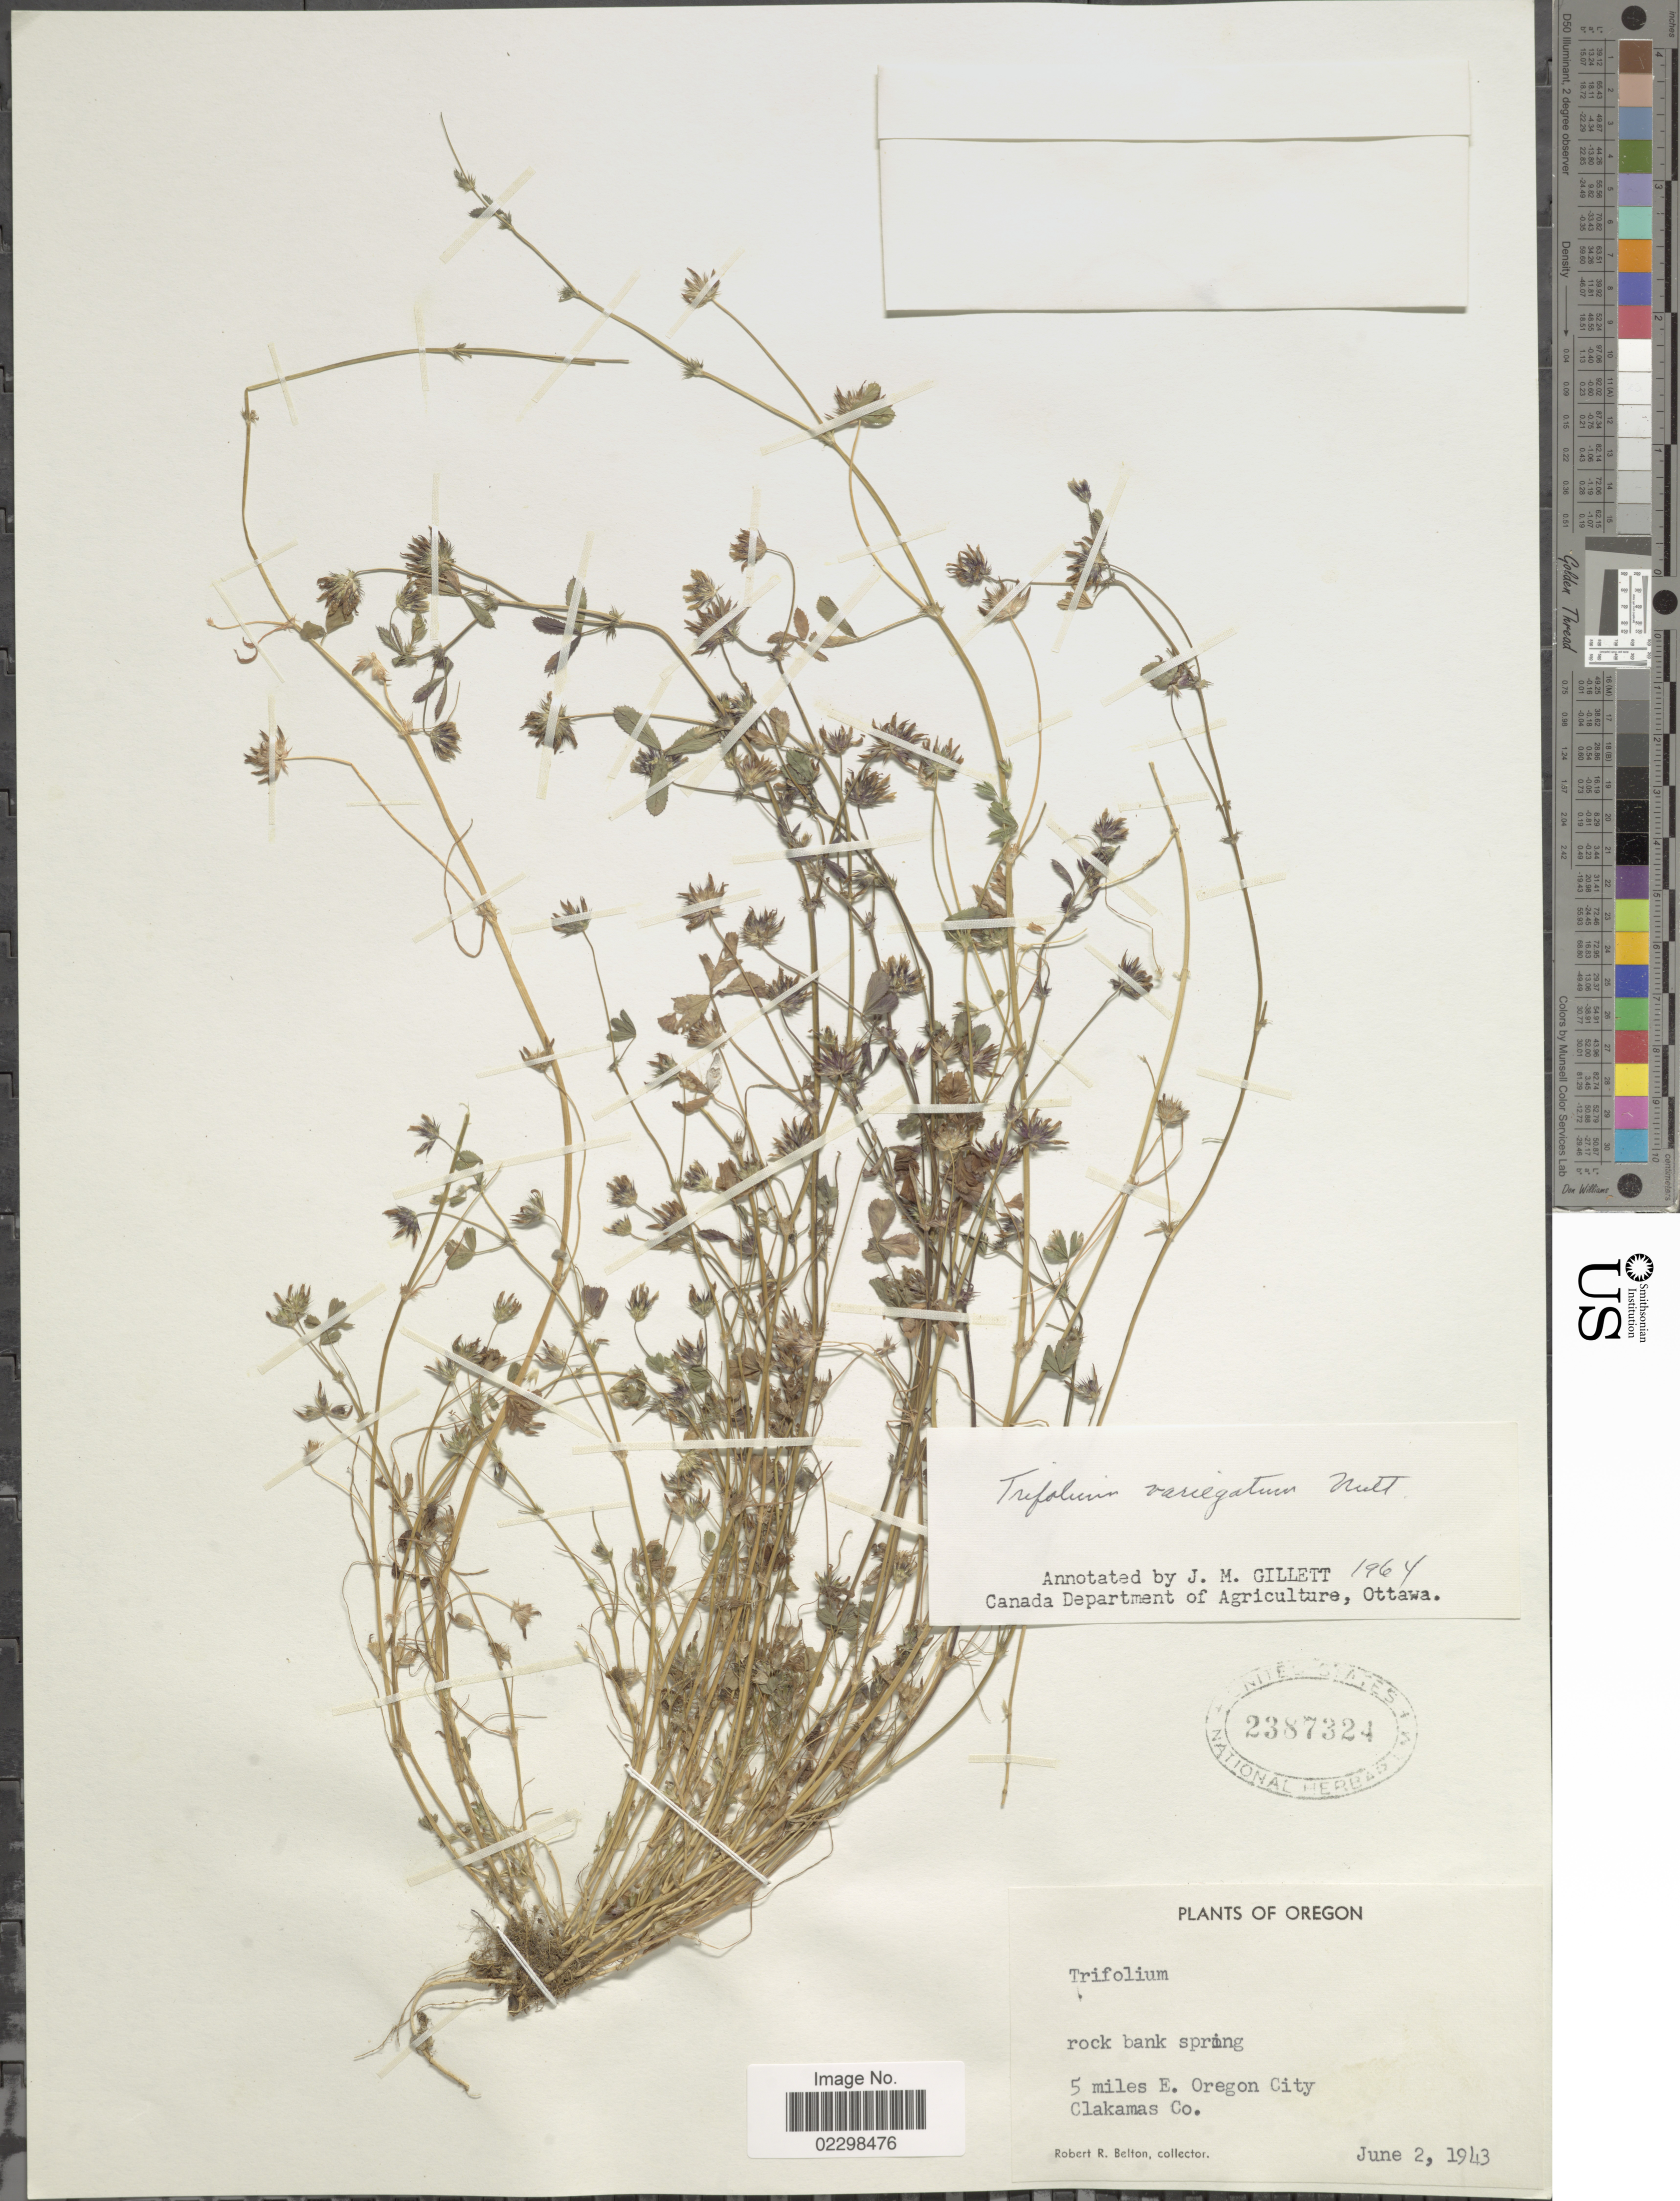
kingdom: Plantae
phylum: Tracheophyta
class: Magnoliopsida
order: Fabales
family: Fabaceae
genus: Trifolium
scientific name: Trifolium variegatum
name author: Nutt.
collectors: R. Belton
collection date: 1943-06-02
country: United States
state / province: Oregon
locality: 5 miles E. Oregon City, Clakamas Co.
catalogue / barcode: US 2387324